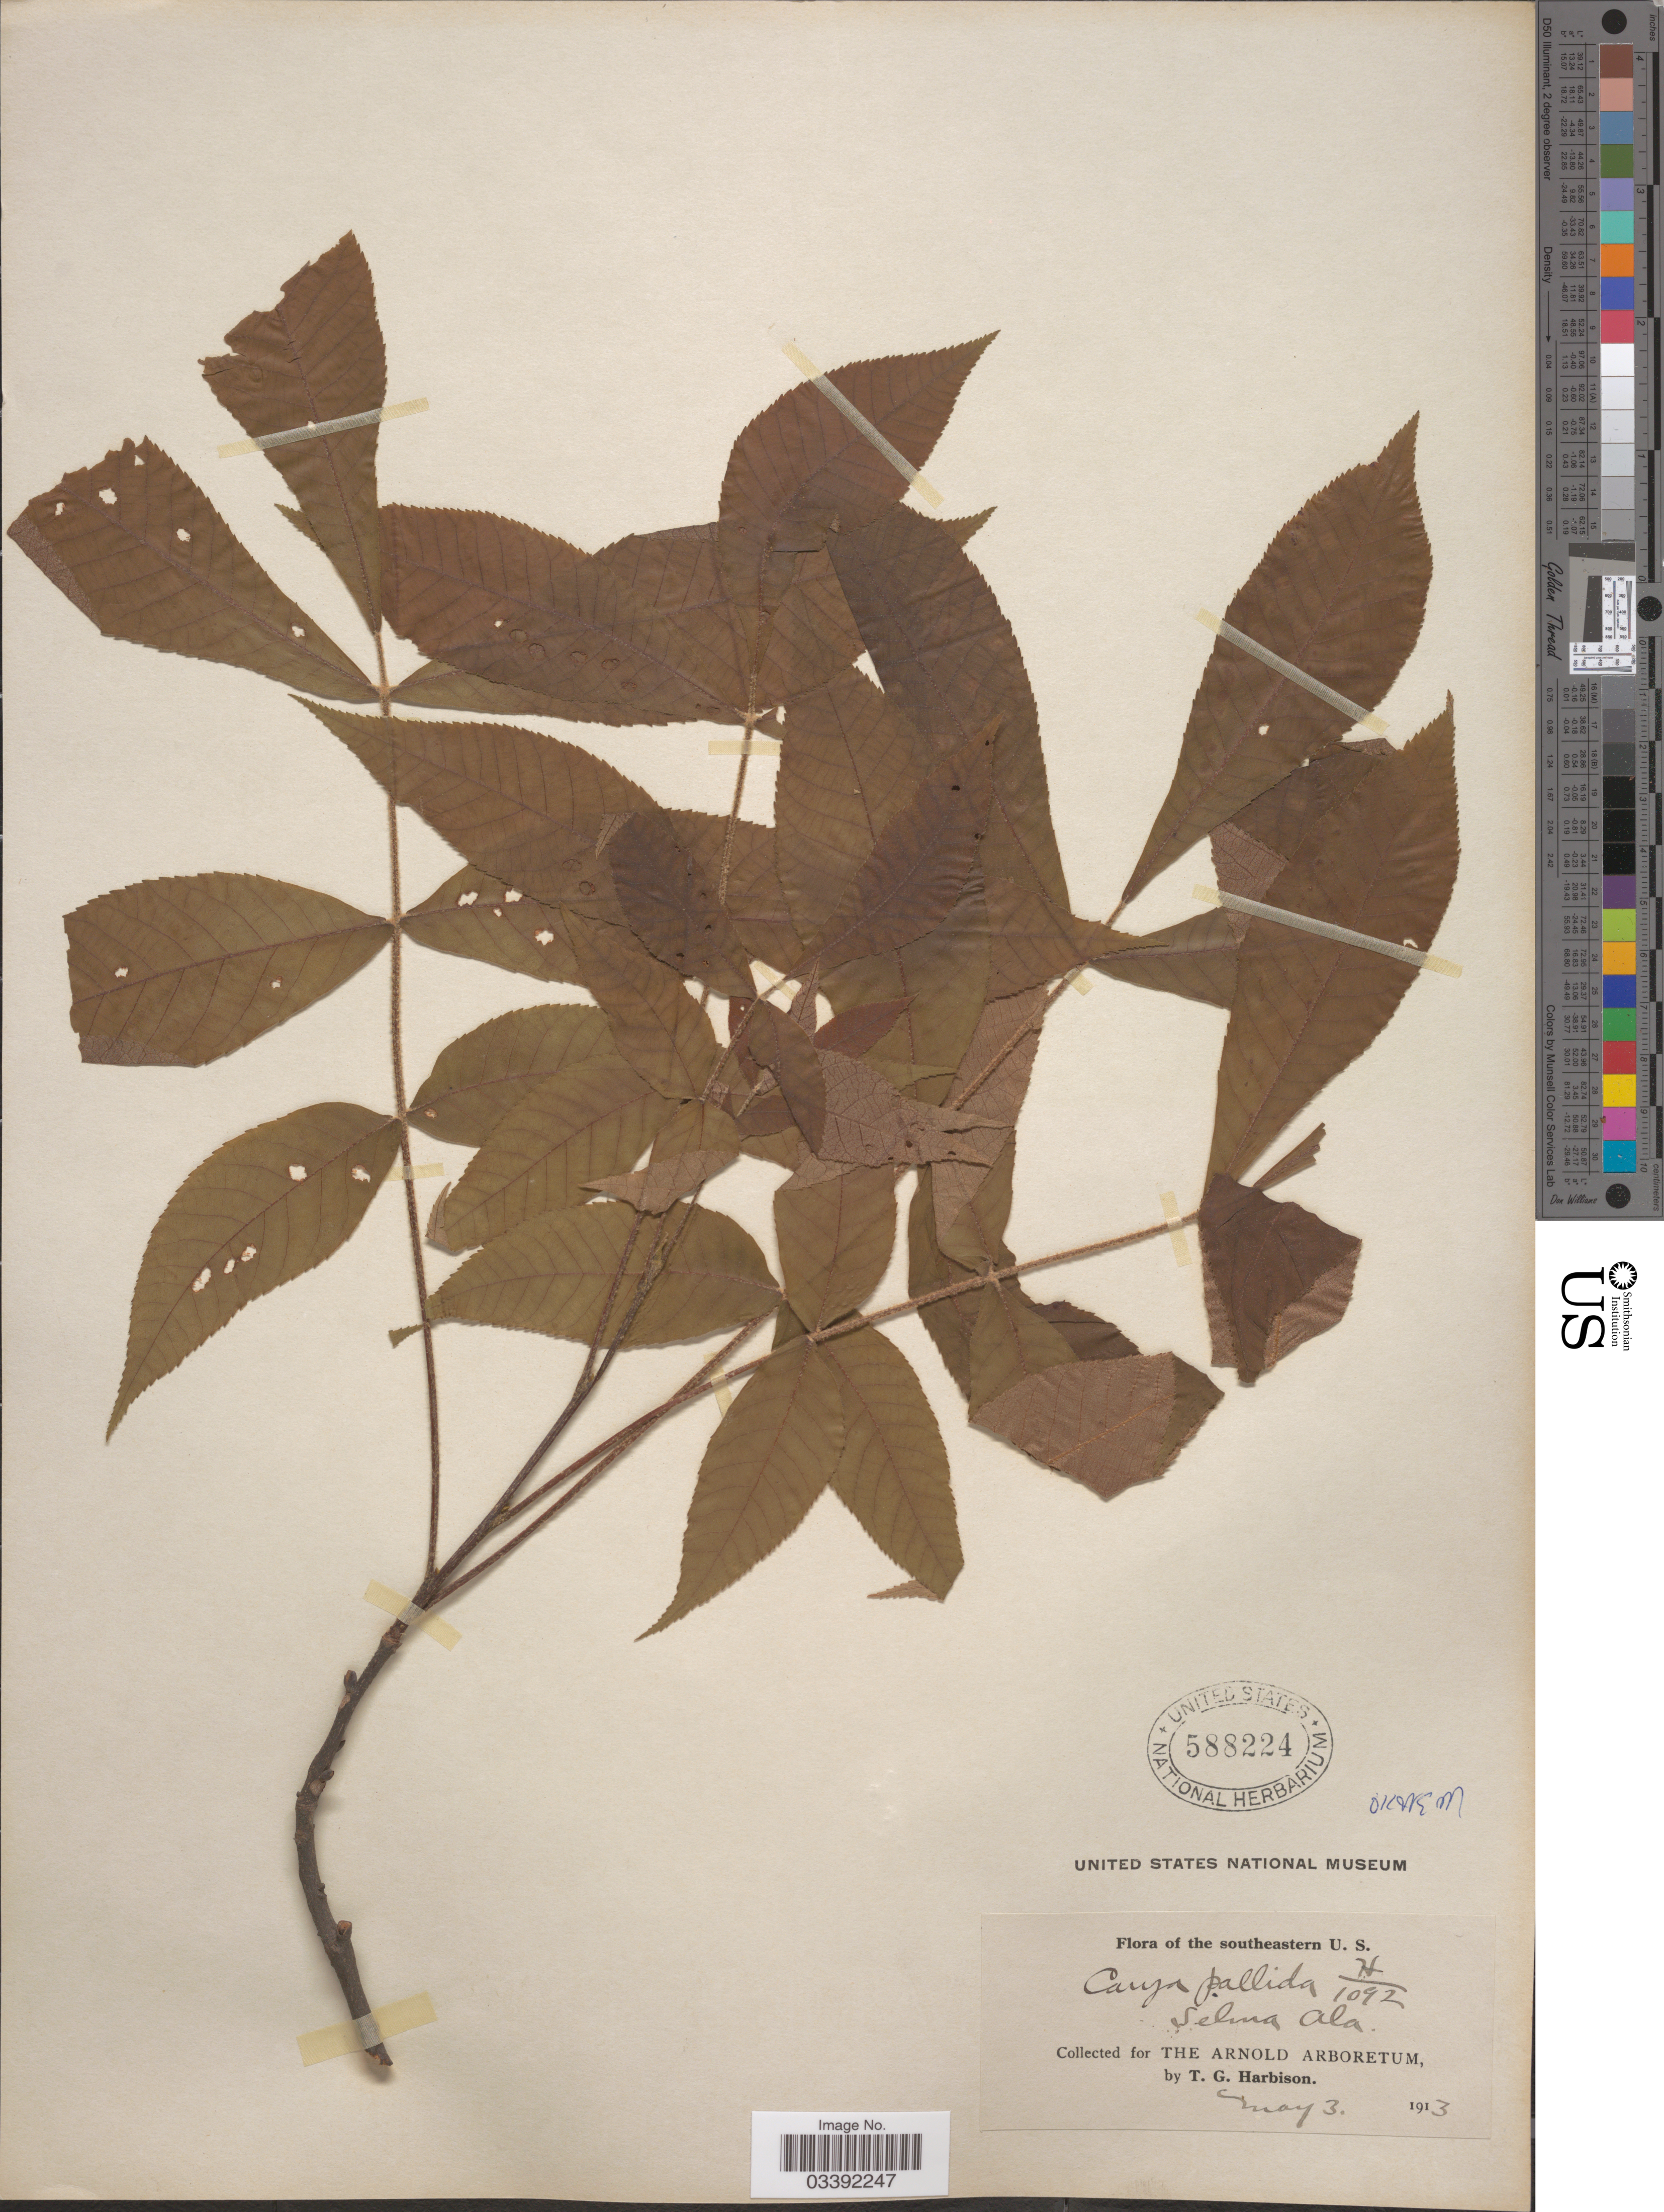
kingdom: Plantae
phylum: Tracheophyta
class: Magnoliopsida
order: Fagales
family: Juglandaceae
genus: Carya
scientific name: Carya pallida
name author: (Ashe) Engl. & Graebner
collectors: T. Harbison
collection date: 1913-05-03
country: United States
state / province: Alabama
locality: Selma.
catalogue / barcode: US 588224